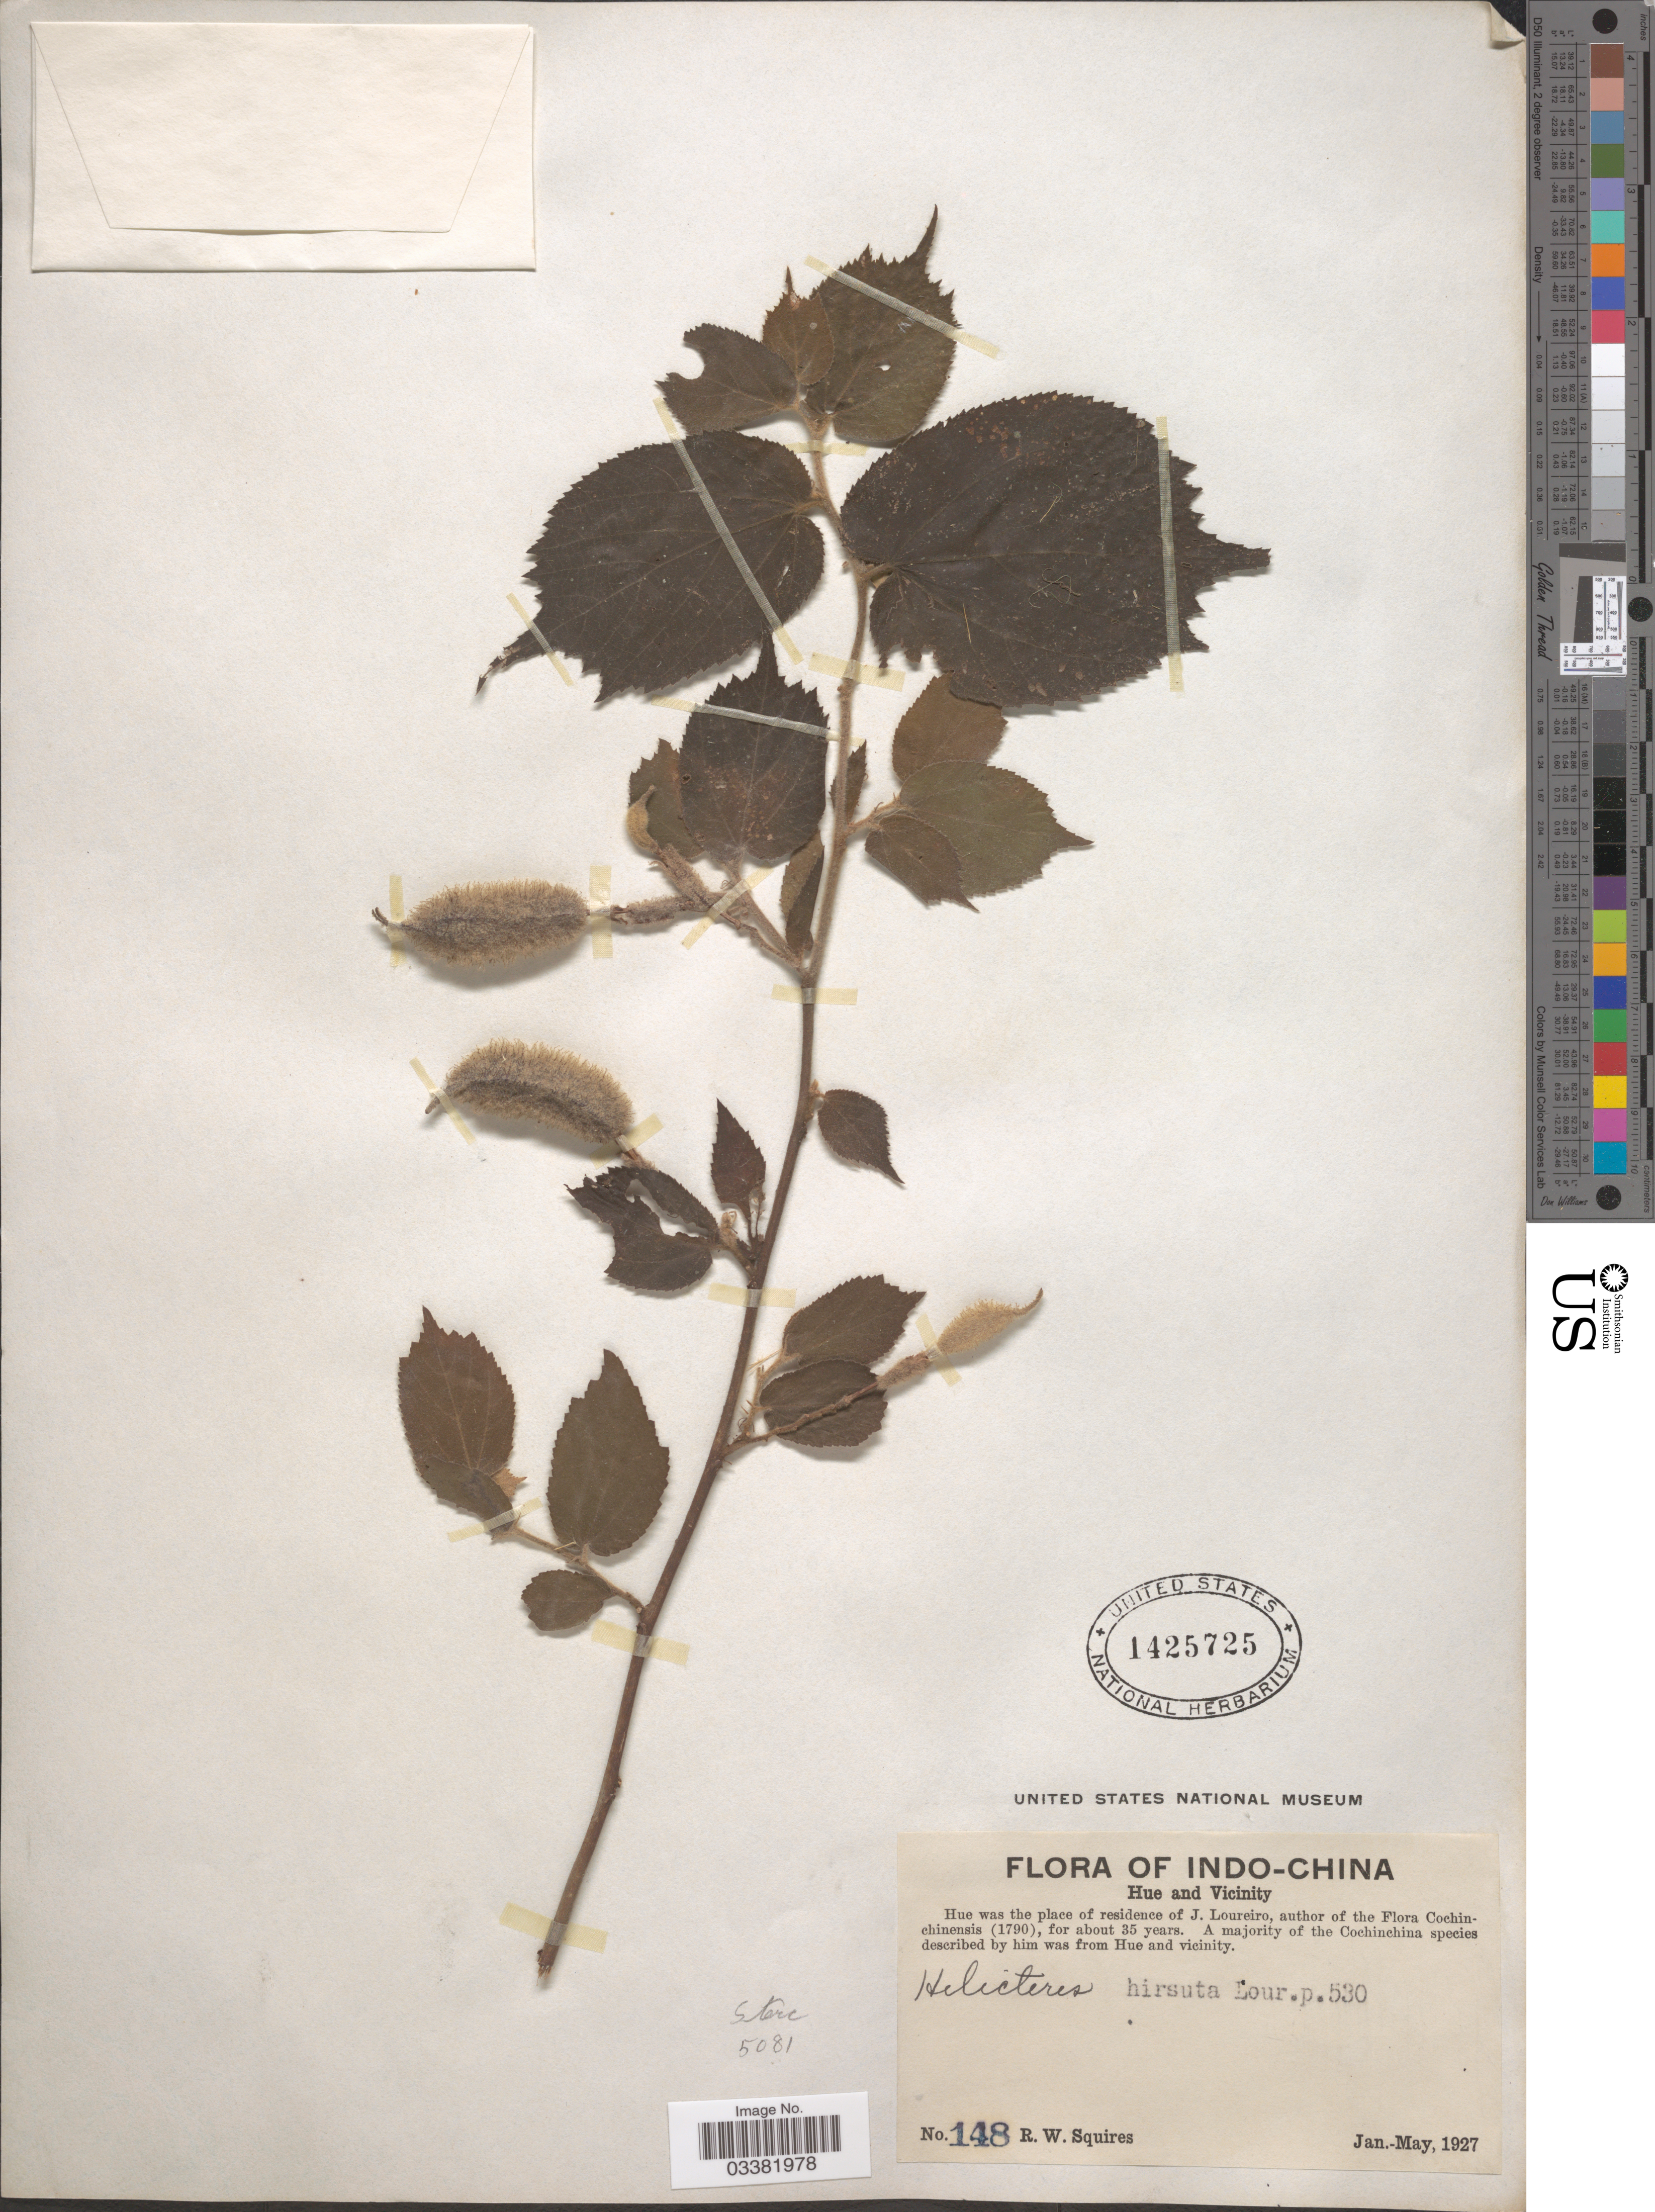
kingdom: Plantae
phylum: Tracheophyta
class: Magnoliopsida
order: Malvales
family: Malvaceae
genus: Helicteres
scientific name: Helicteres hirsuta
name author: Lour.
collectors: R. Squires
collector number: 148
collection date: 1927-01/1927-05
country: Vietnam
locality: Indo-China. Hue and Vicinity.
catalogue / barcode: US 1425725